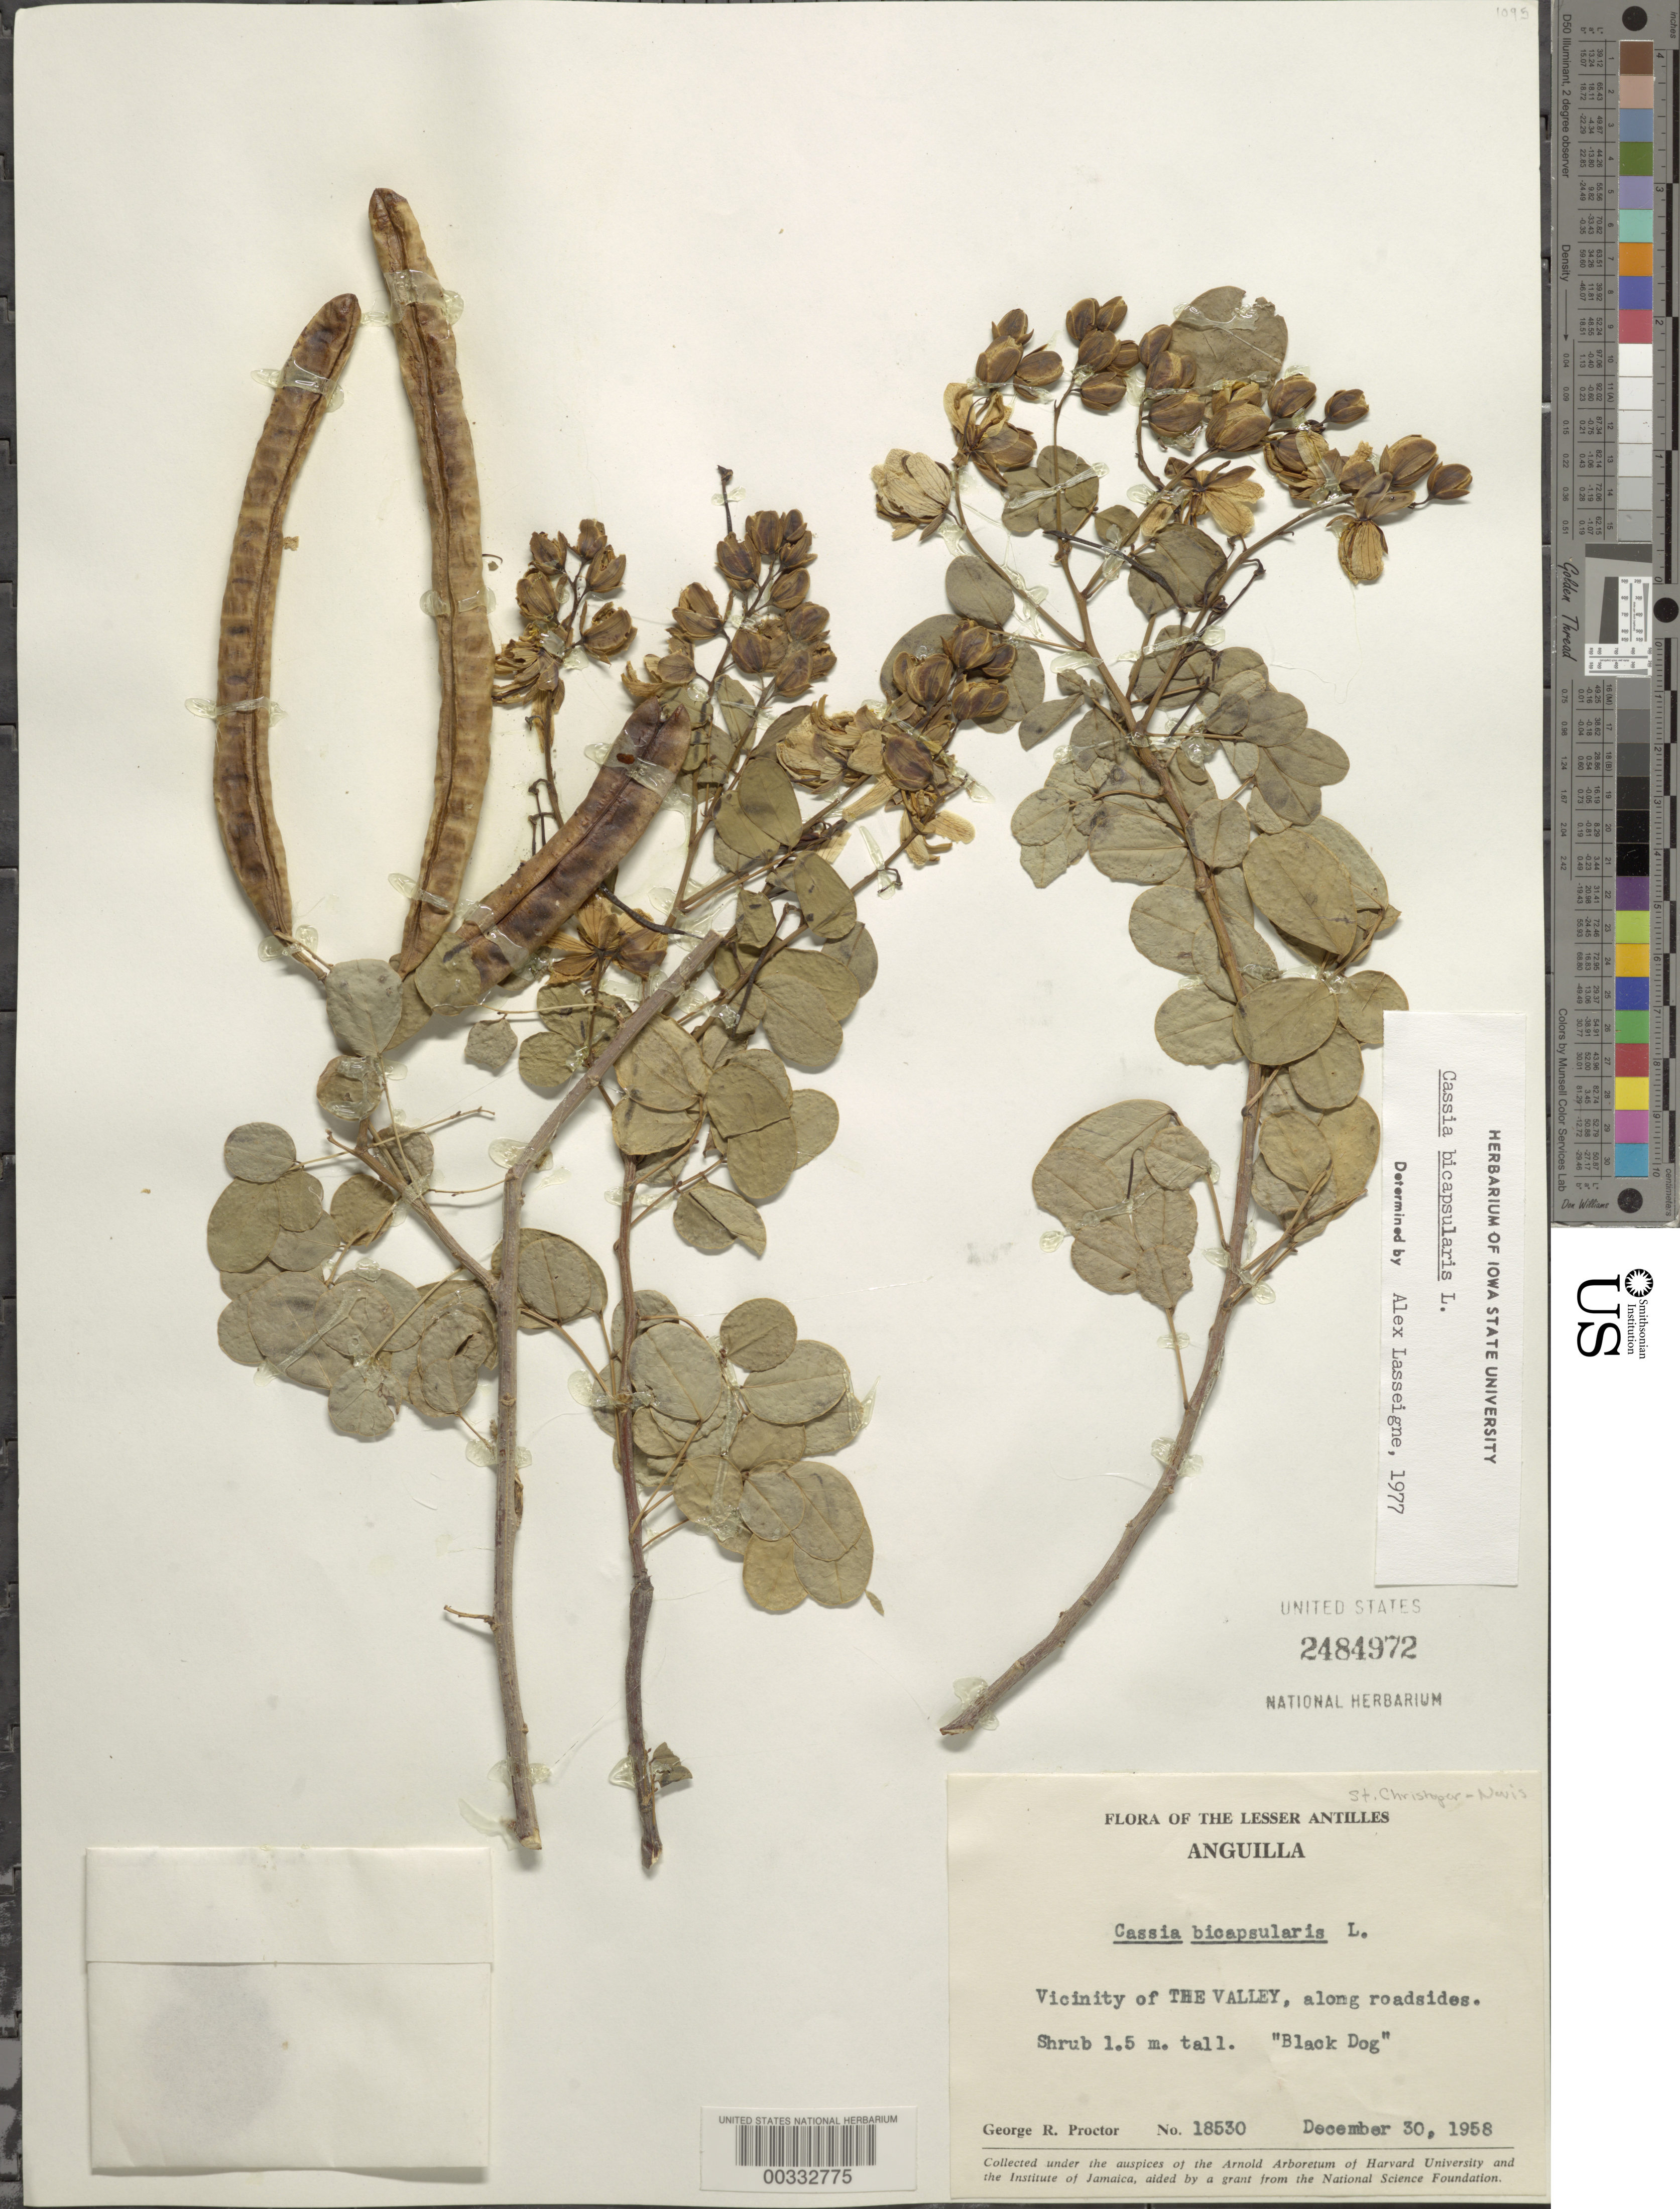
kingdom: Plantae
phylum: Tracheophyta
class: Magnoliopsida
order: Fabales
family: Fabaceae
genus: Senna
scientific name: Senna bicapsularis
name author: (L.) Roxb.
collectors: G. R. Proctor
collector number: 18530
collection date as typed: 30 Dec 1958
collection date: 1958-12-30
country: Anguilla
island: Anguilla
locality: Vicinity of the valley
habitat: Along roadsides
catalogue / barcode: US 2484972